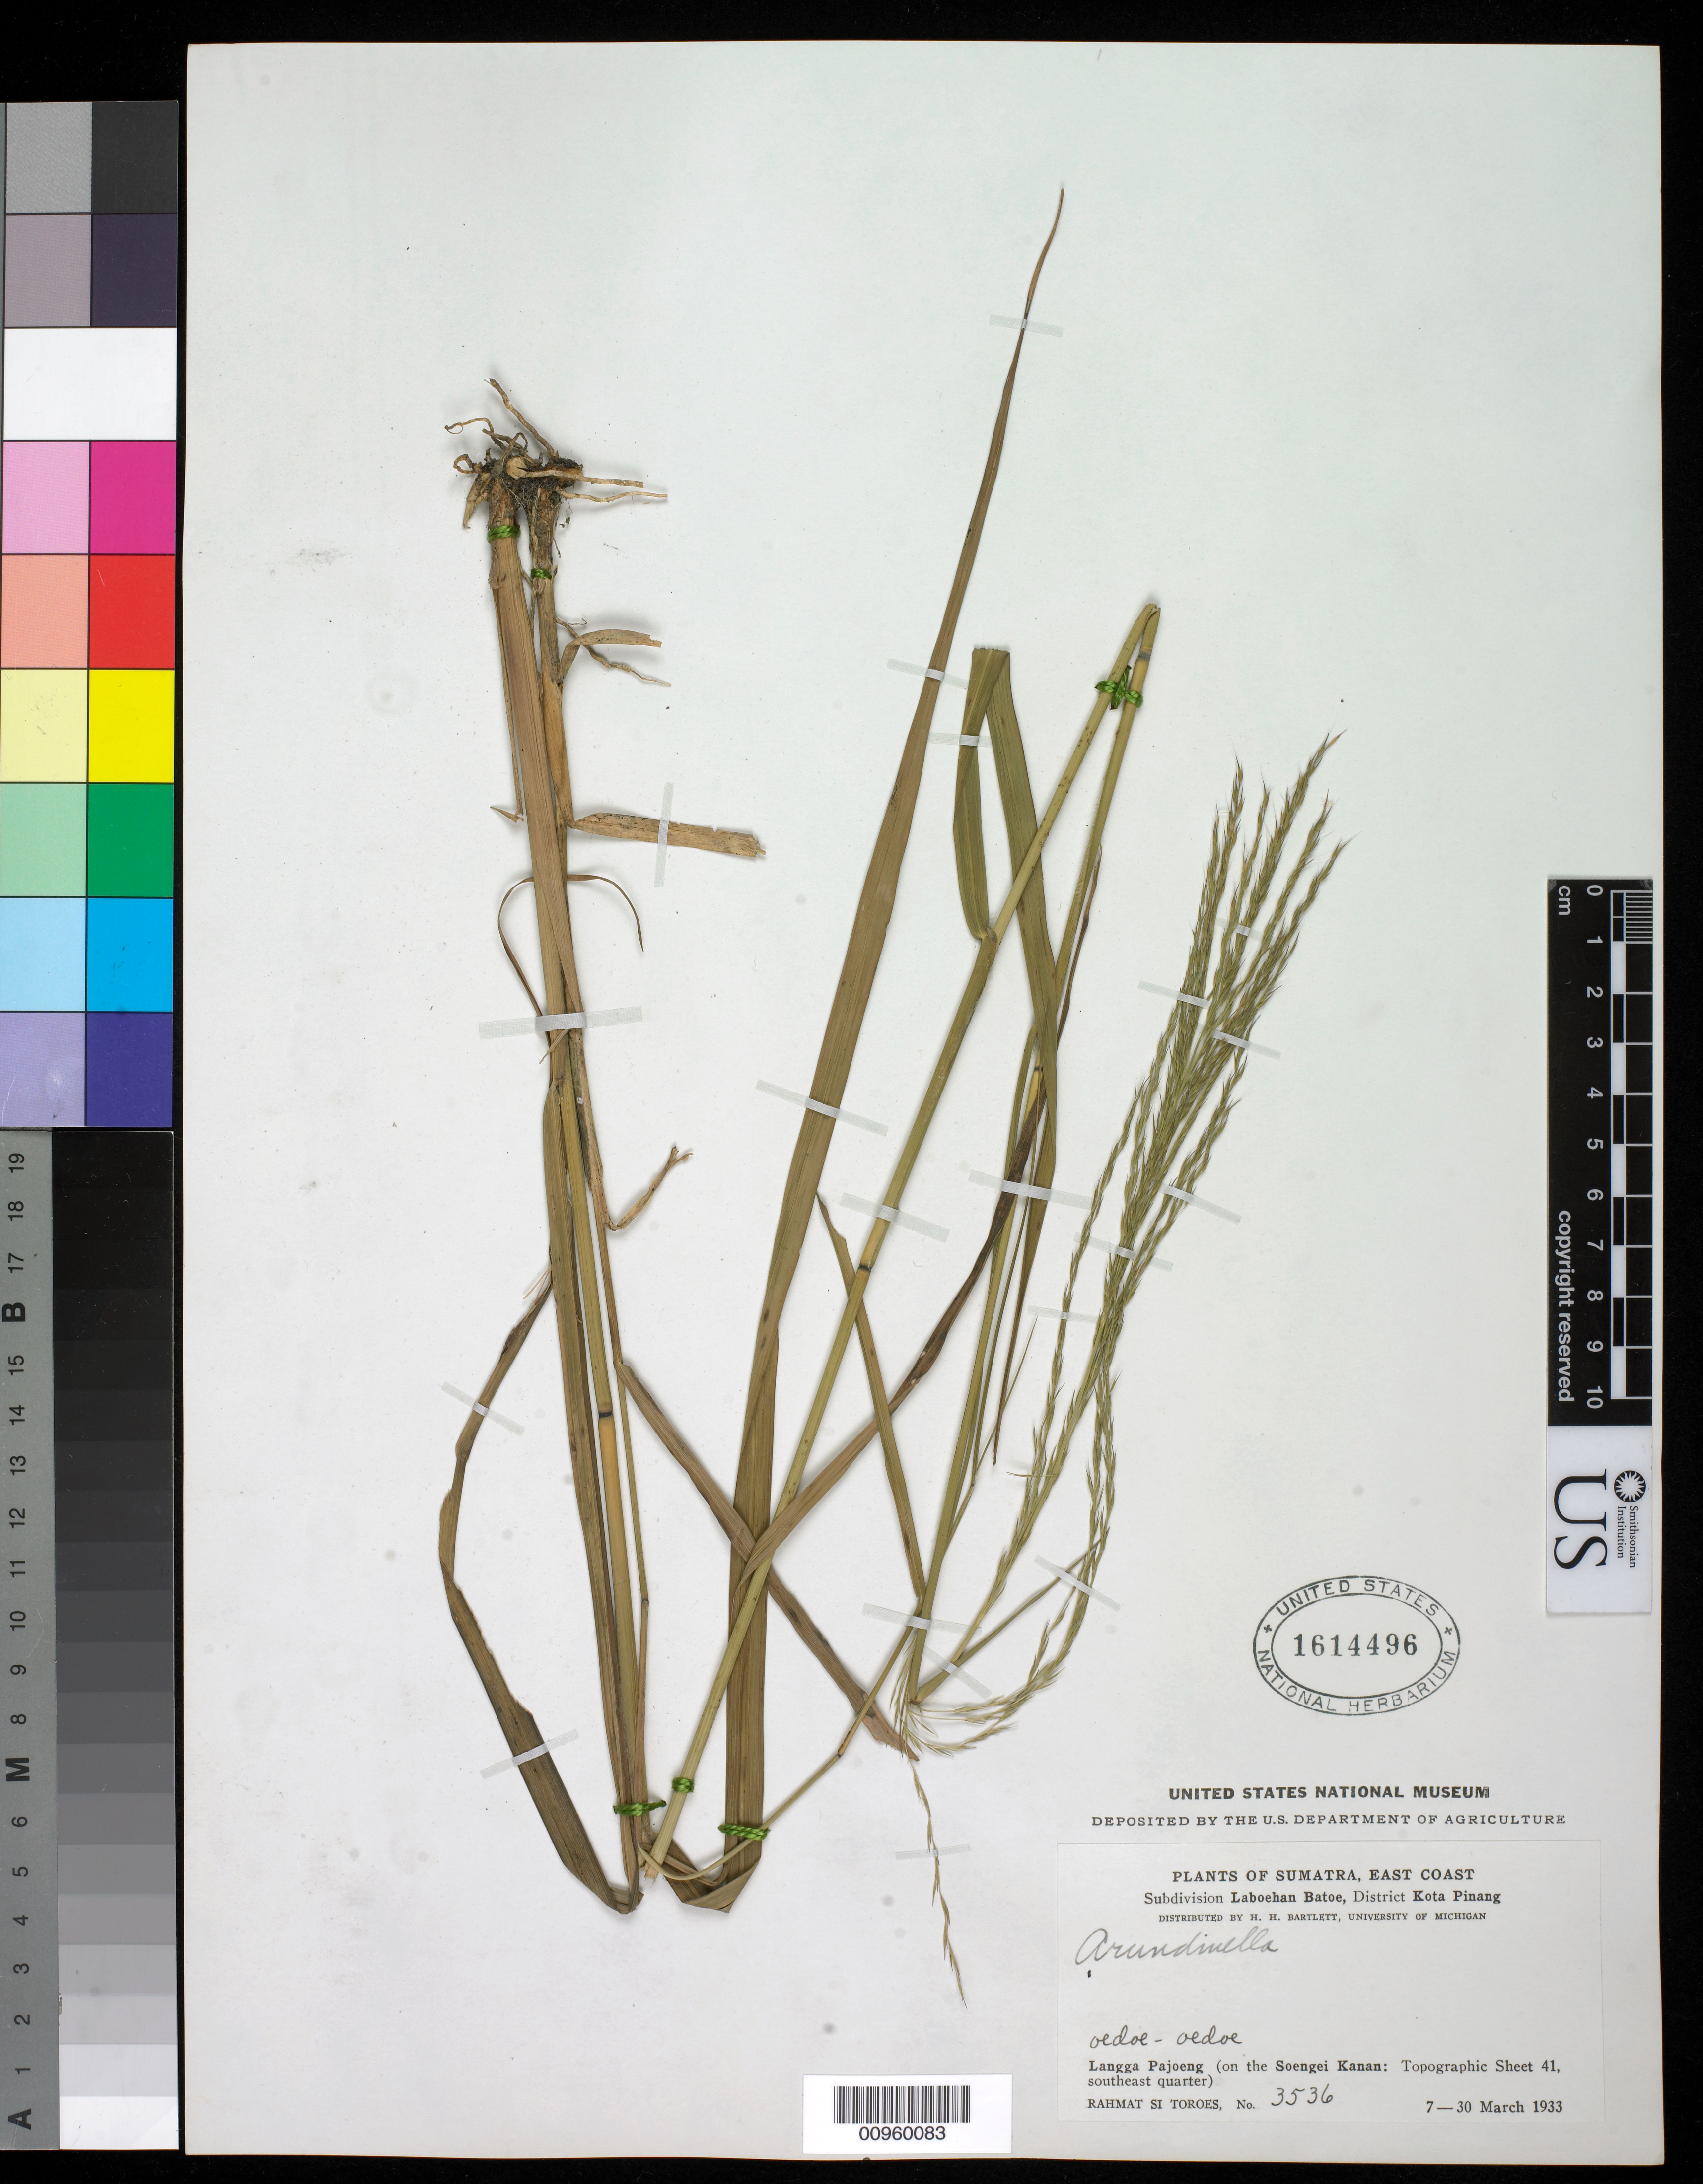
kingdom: Plantae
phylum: Tracheophyta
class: Liliopsida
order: Poales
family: Poaceae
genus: Arundinella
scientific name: Arundinella setosa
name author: Trin.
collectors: Rahmat Si Boeea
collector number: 3536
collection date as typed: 07 Mar 1933 to 30 Mar 1933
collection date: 1933-03-07/1933-03-30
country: Indonesia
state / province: Sumatra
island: Sumatra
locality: East Coast, Subdivision Laboehan Batoe, District Kota Pinang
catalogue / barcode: US 1614496